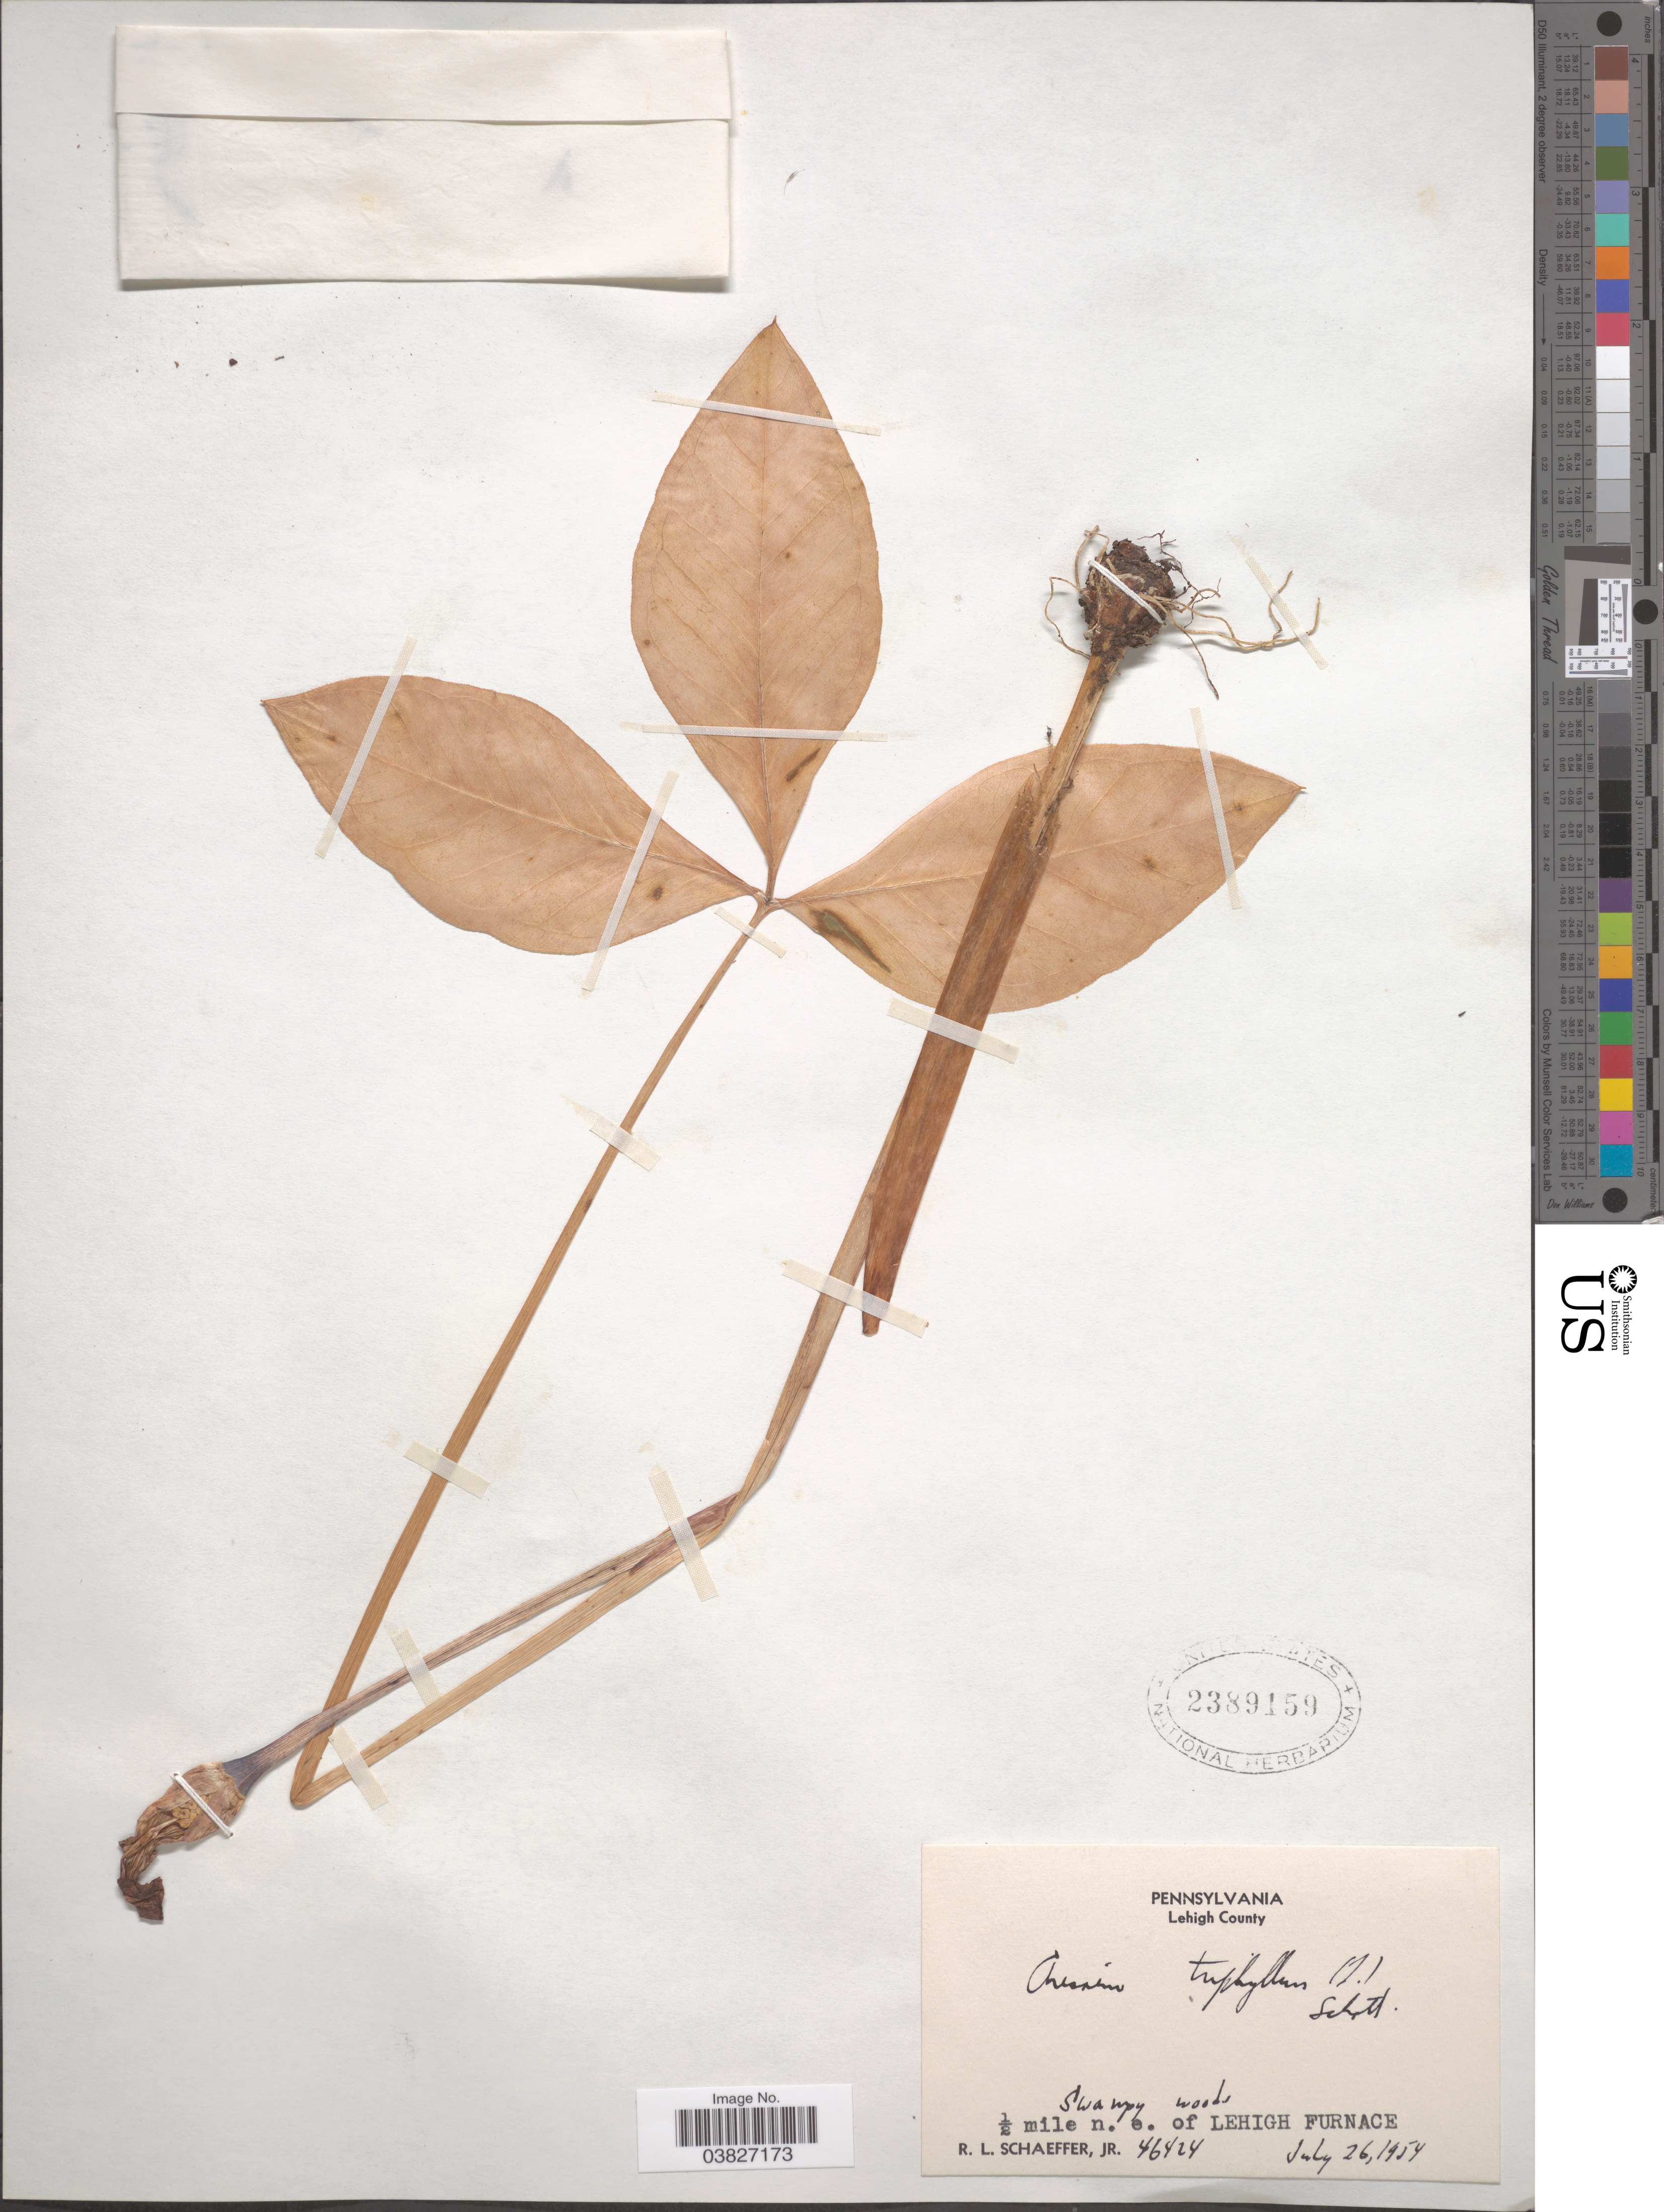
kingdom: Plantae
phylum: Tracheophyta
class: Liliopsida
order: Alismatales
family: Araceae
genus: Arisaema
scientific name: Arisaema triphyllum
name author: (L.) Schott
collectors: R. L. Schaeffer Jr.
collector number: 46424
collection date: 1954-07-26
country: United States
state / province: Pennsylvania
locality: Lehigh County. ½ mile n. e. of Lehigh Furnace.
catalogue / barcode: US 2389159